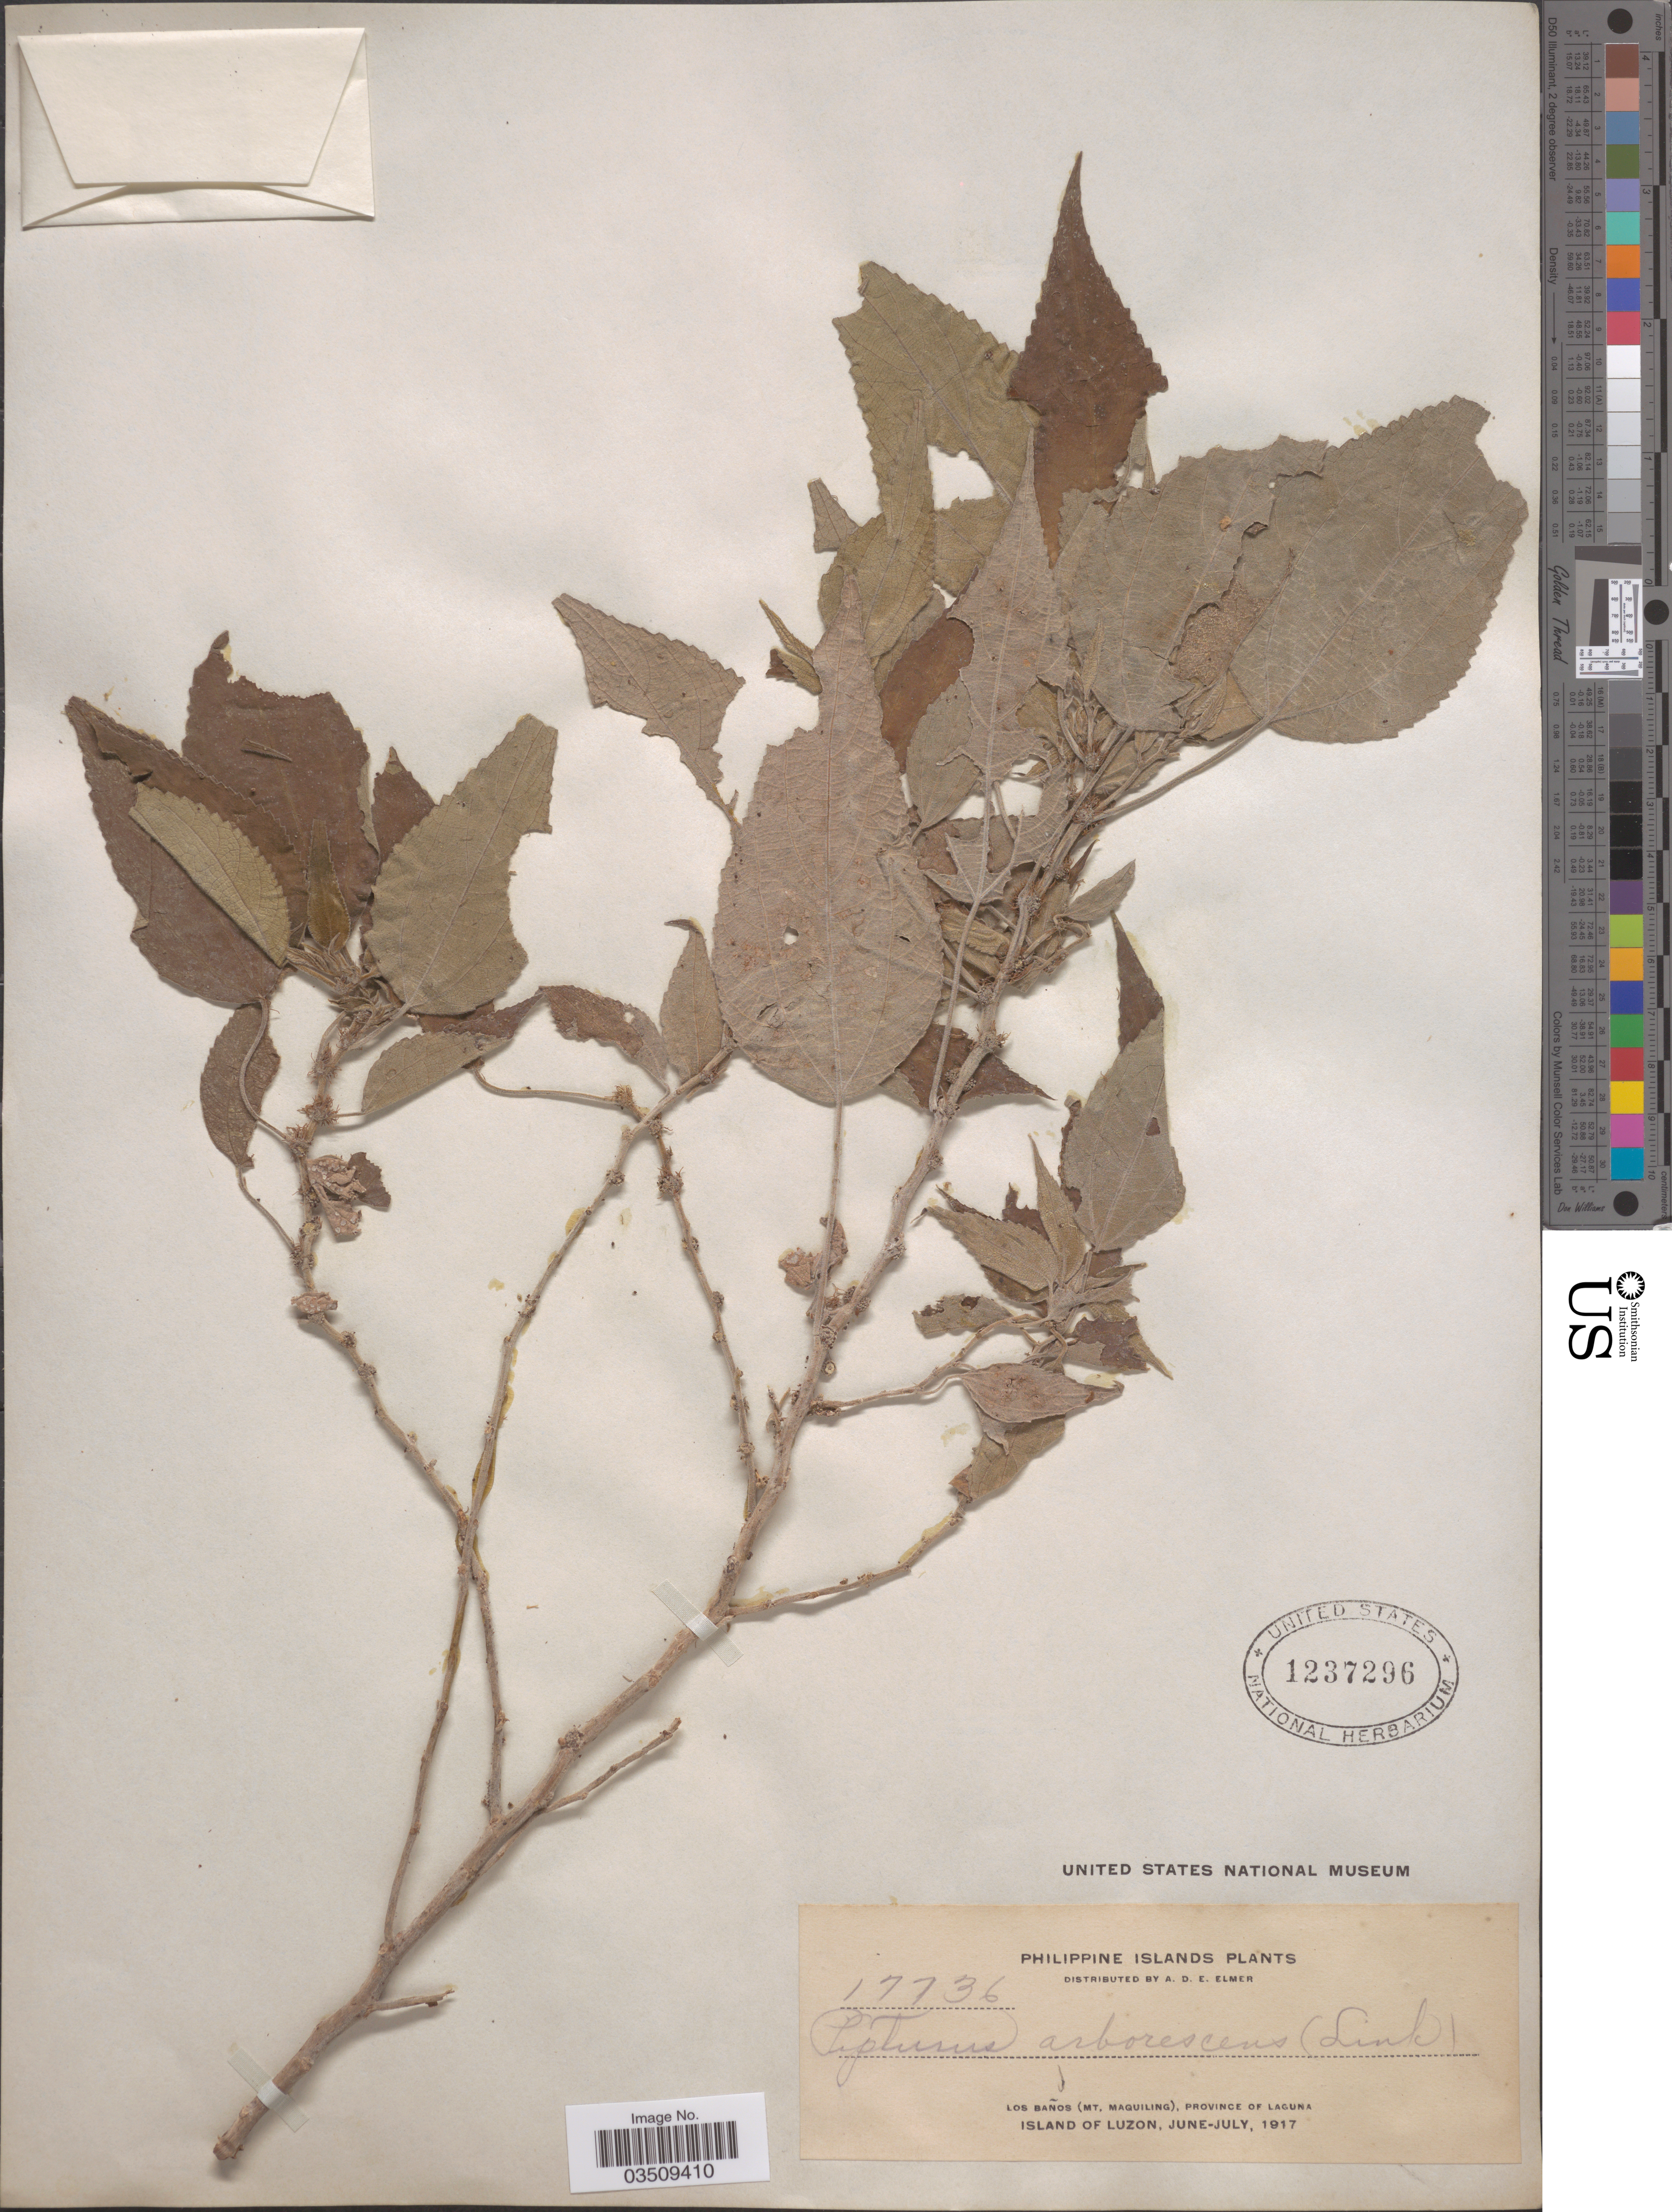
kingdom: Plantae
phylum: Tracheophyta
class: Magnoliopsida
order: Rosales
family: Urticaceae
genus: Pipturus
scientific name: Pipturus arborescens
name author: (Link) C.B. Rob.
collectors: A. D. E. Elmer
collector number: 17736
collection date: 1917-06/1917-07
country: Philippines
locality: Los Baños (Mt. Maquiling), Province of Laguna. Island of Luzon.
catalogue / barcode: US 1237296